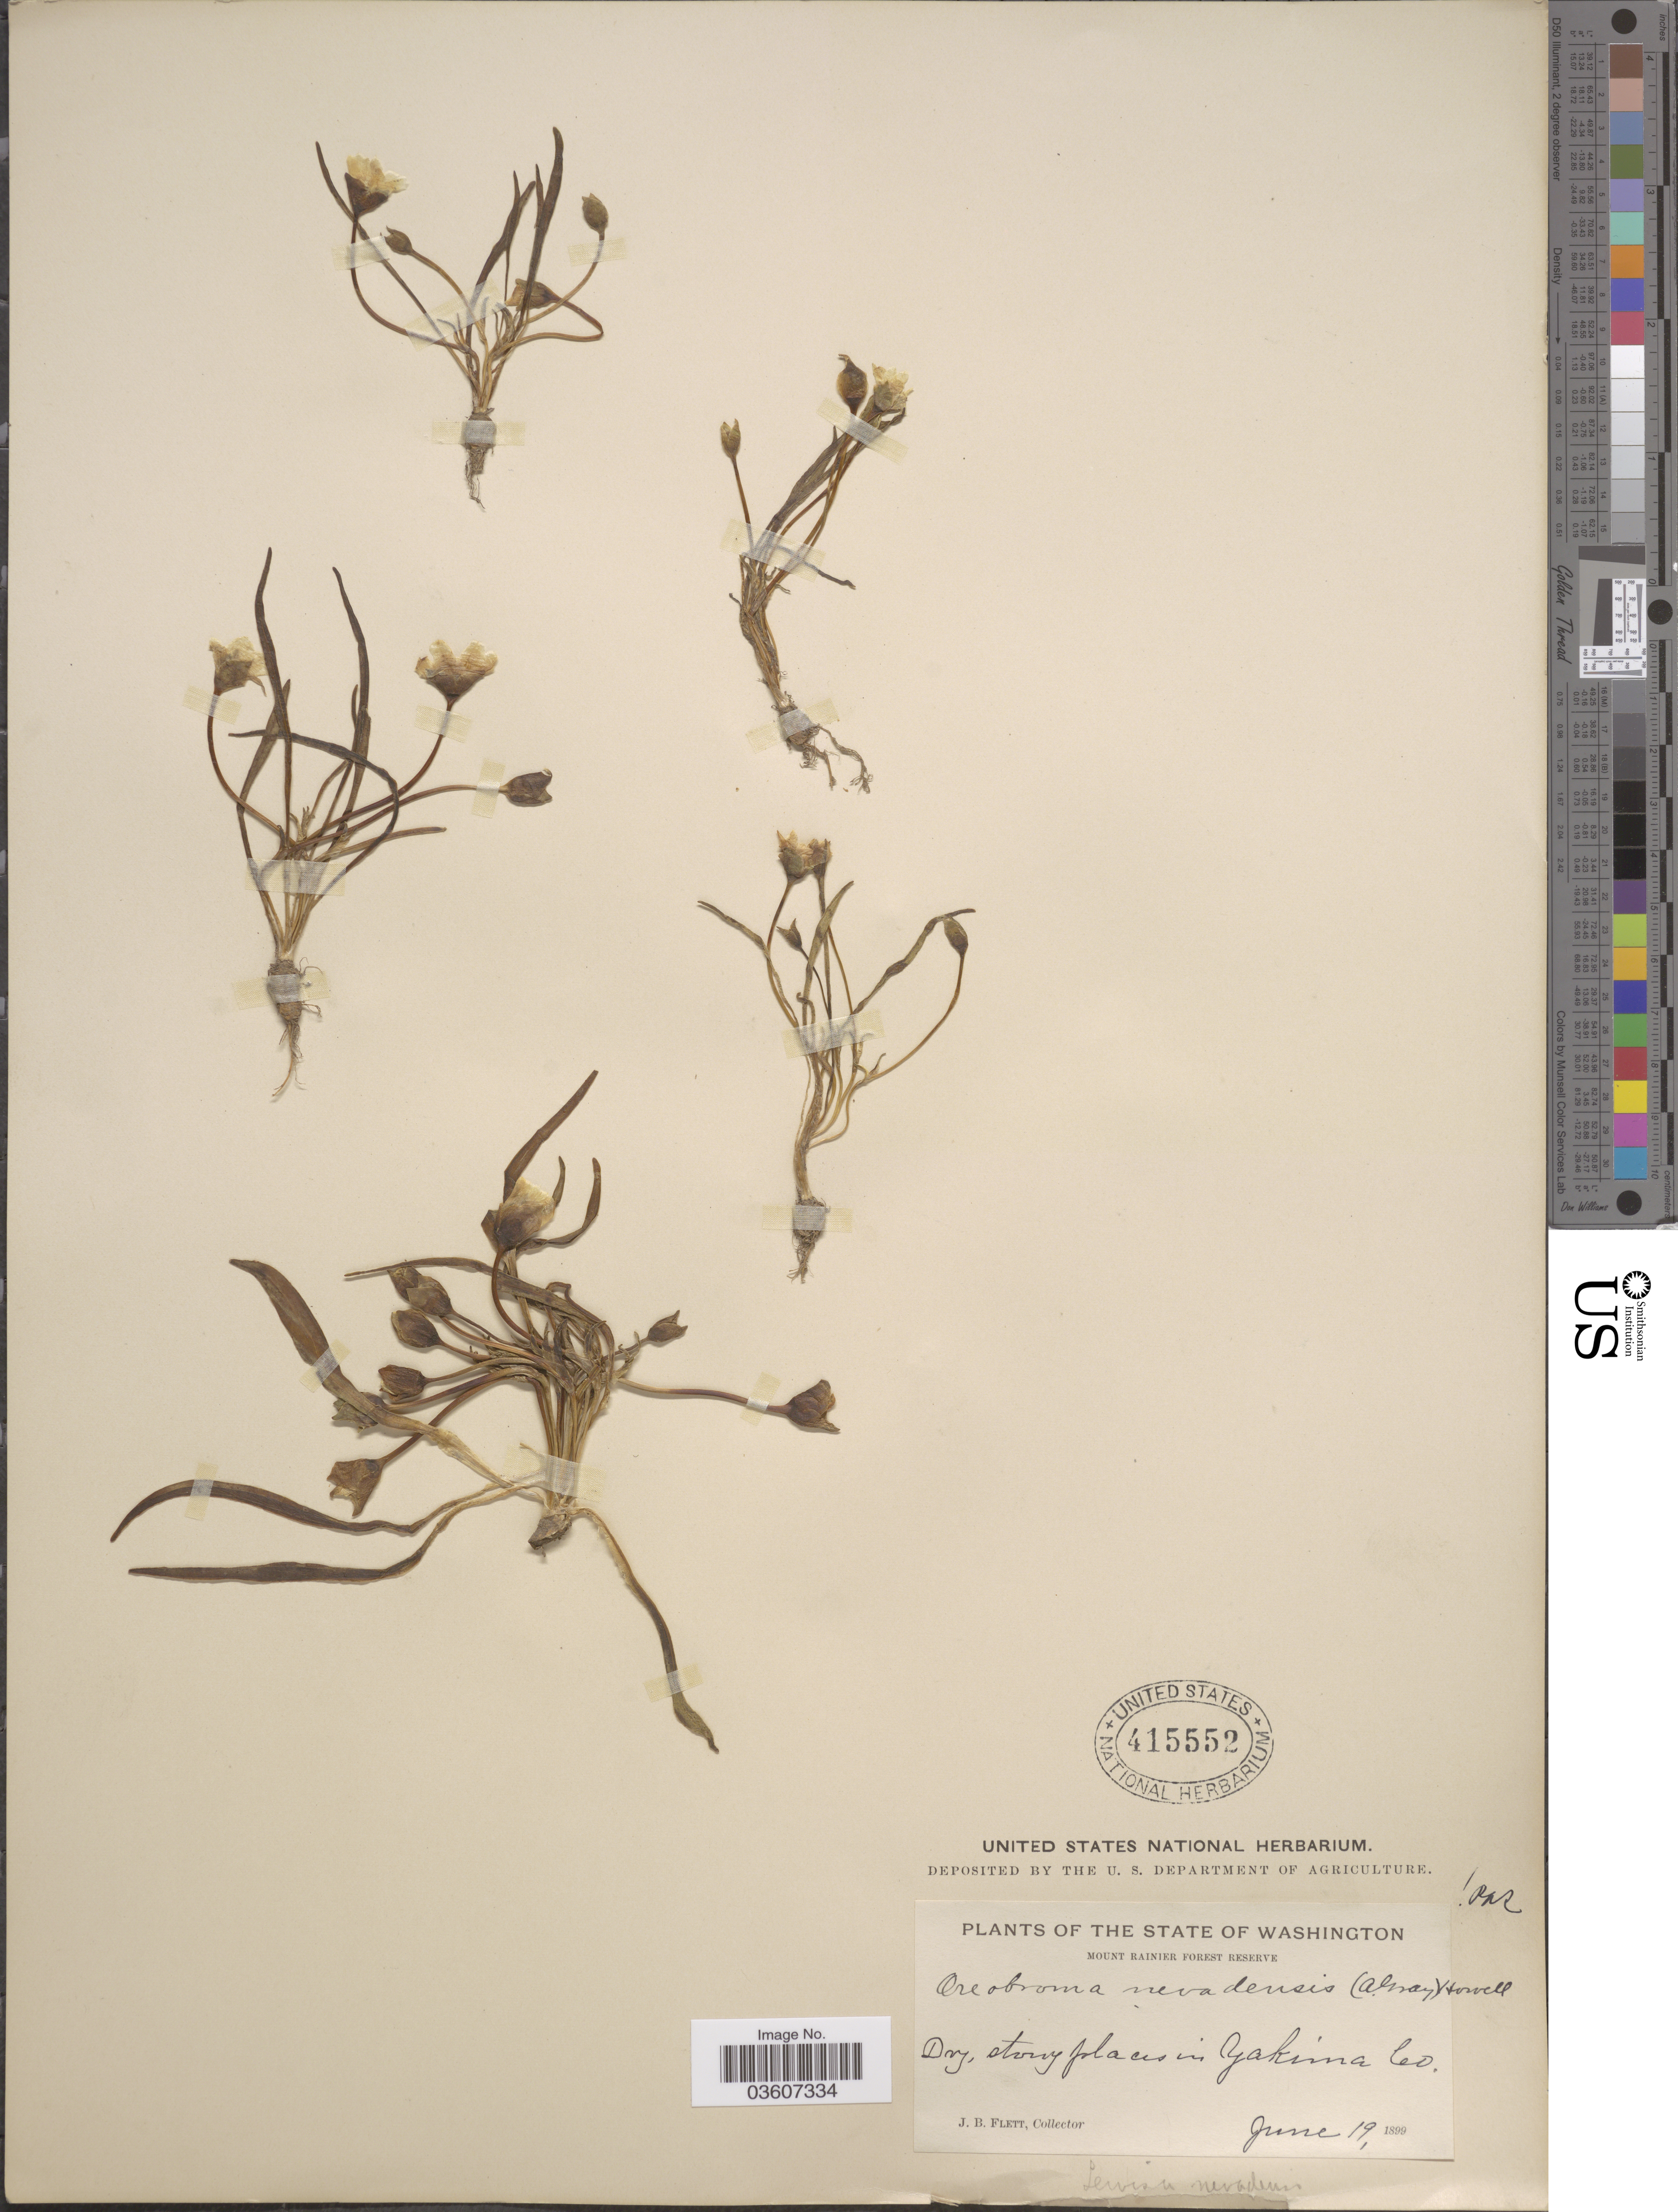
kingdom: Plantae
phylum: Tracheophyta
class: Magnoliopsida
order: Caryophyllales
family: Montiaceae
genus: Lewisia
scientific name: Lewisia nevadensis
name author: (A. Gray) B.L. Rob.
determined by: Strong, Mark T., (BOT), Smithsonian Institution - National Museum of Natural History (UNITED STATES)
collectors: J. Flett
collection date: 1899-06-19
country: United States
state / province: Washington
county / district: Yakima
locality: Mount Rainier Forest Reserve. Dry, stony places in Yakima Co.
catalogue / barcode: US 415552